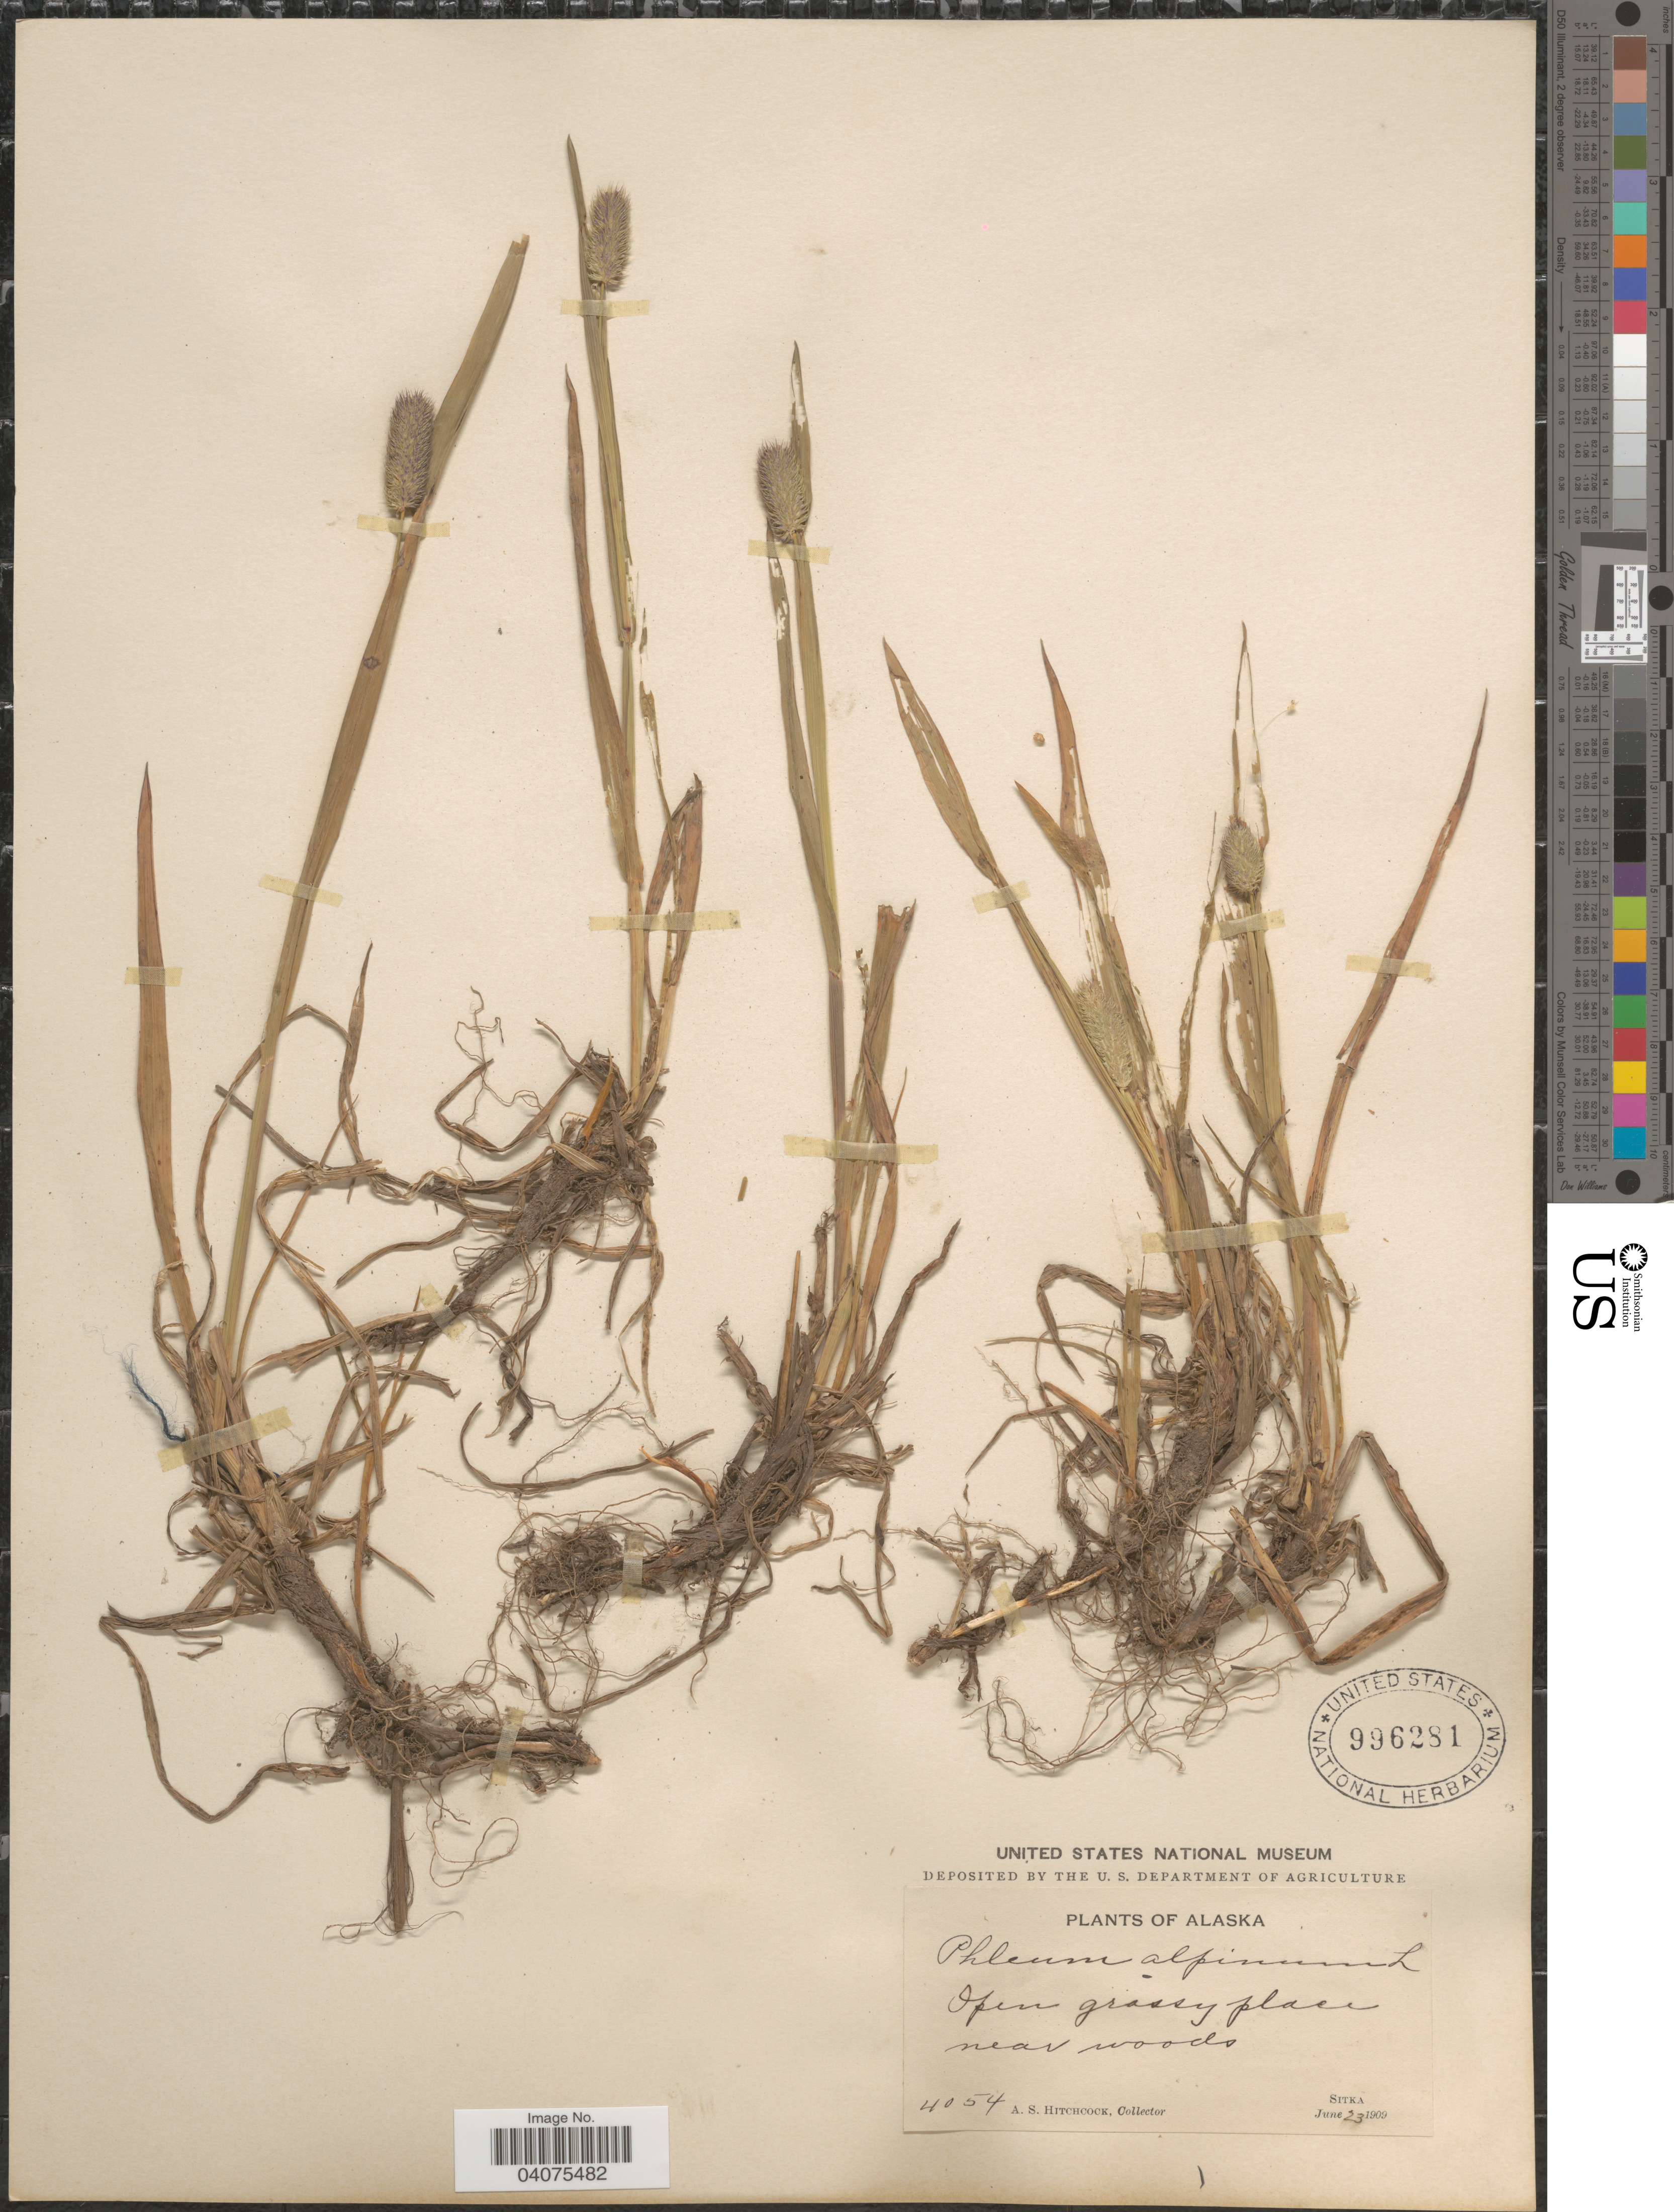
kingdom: Plantae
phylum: Tracheophyta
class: Liliopsida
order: Poales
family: Poaceae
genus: Phleum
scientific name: Phleum alpinum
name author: L.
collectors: A. S. Hitchcock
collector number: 4054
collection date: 1909-06-23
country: United States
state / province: Alaska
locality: Open grassy place near woods, Sitka.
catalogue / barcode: US 996281